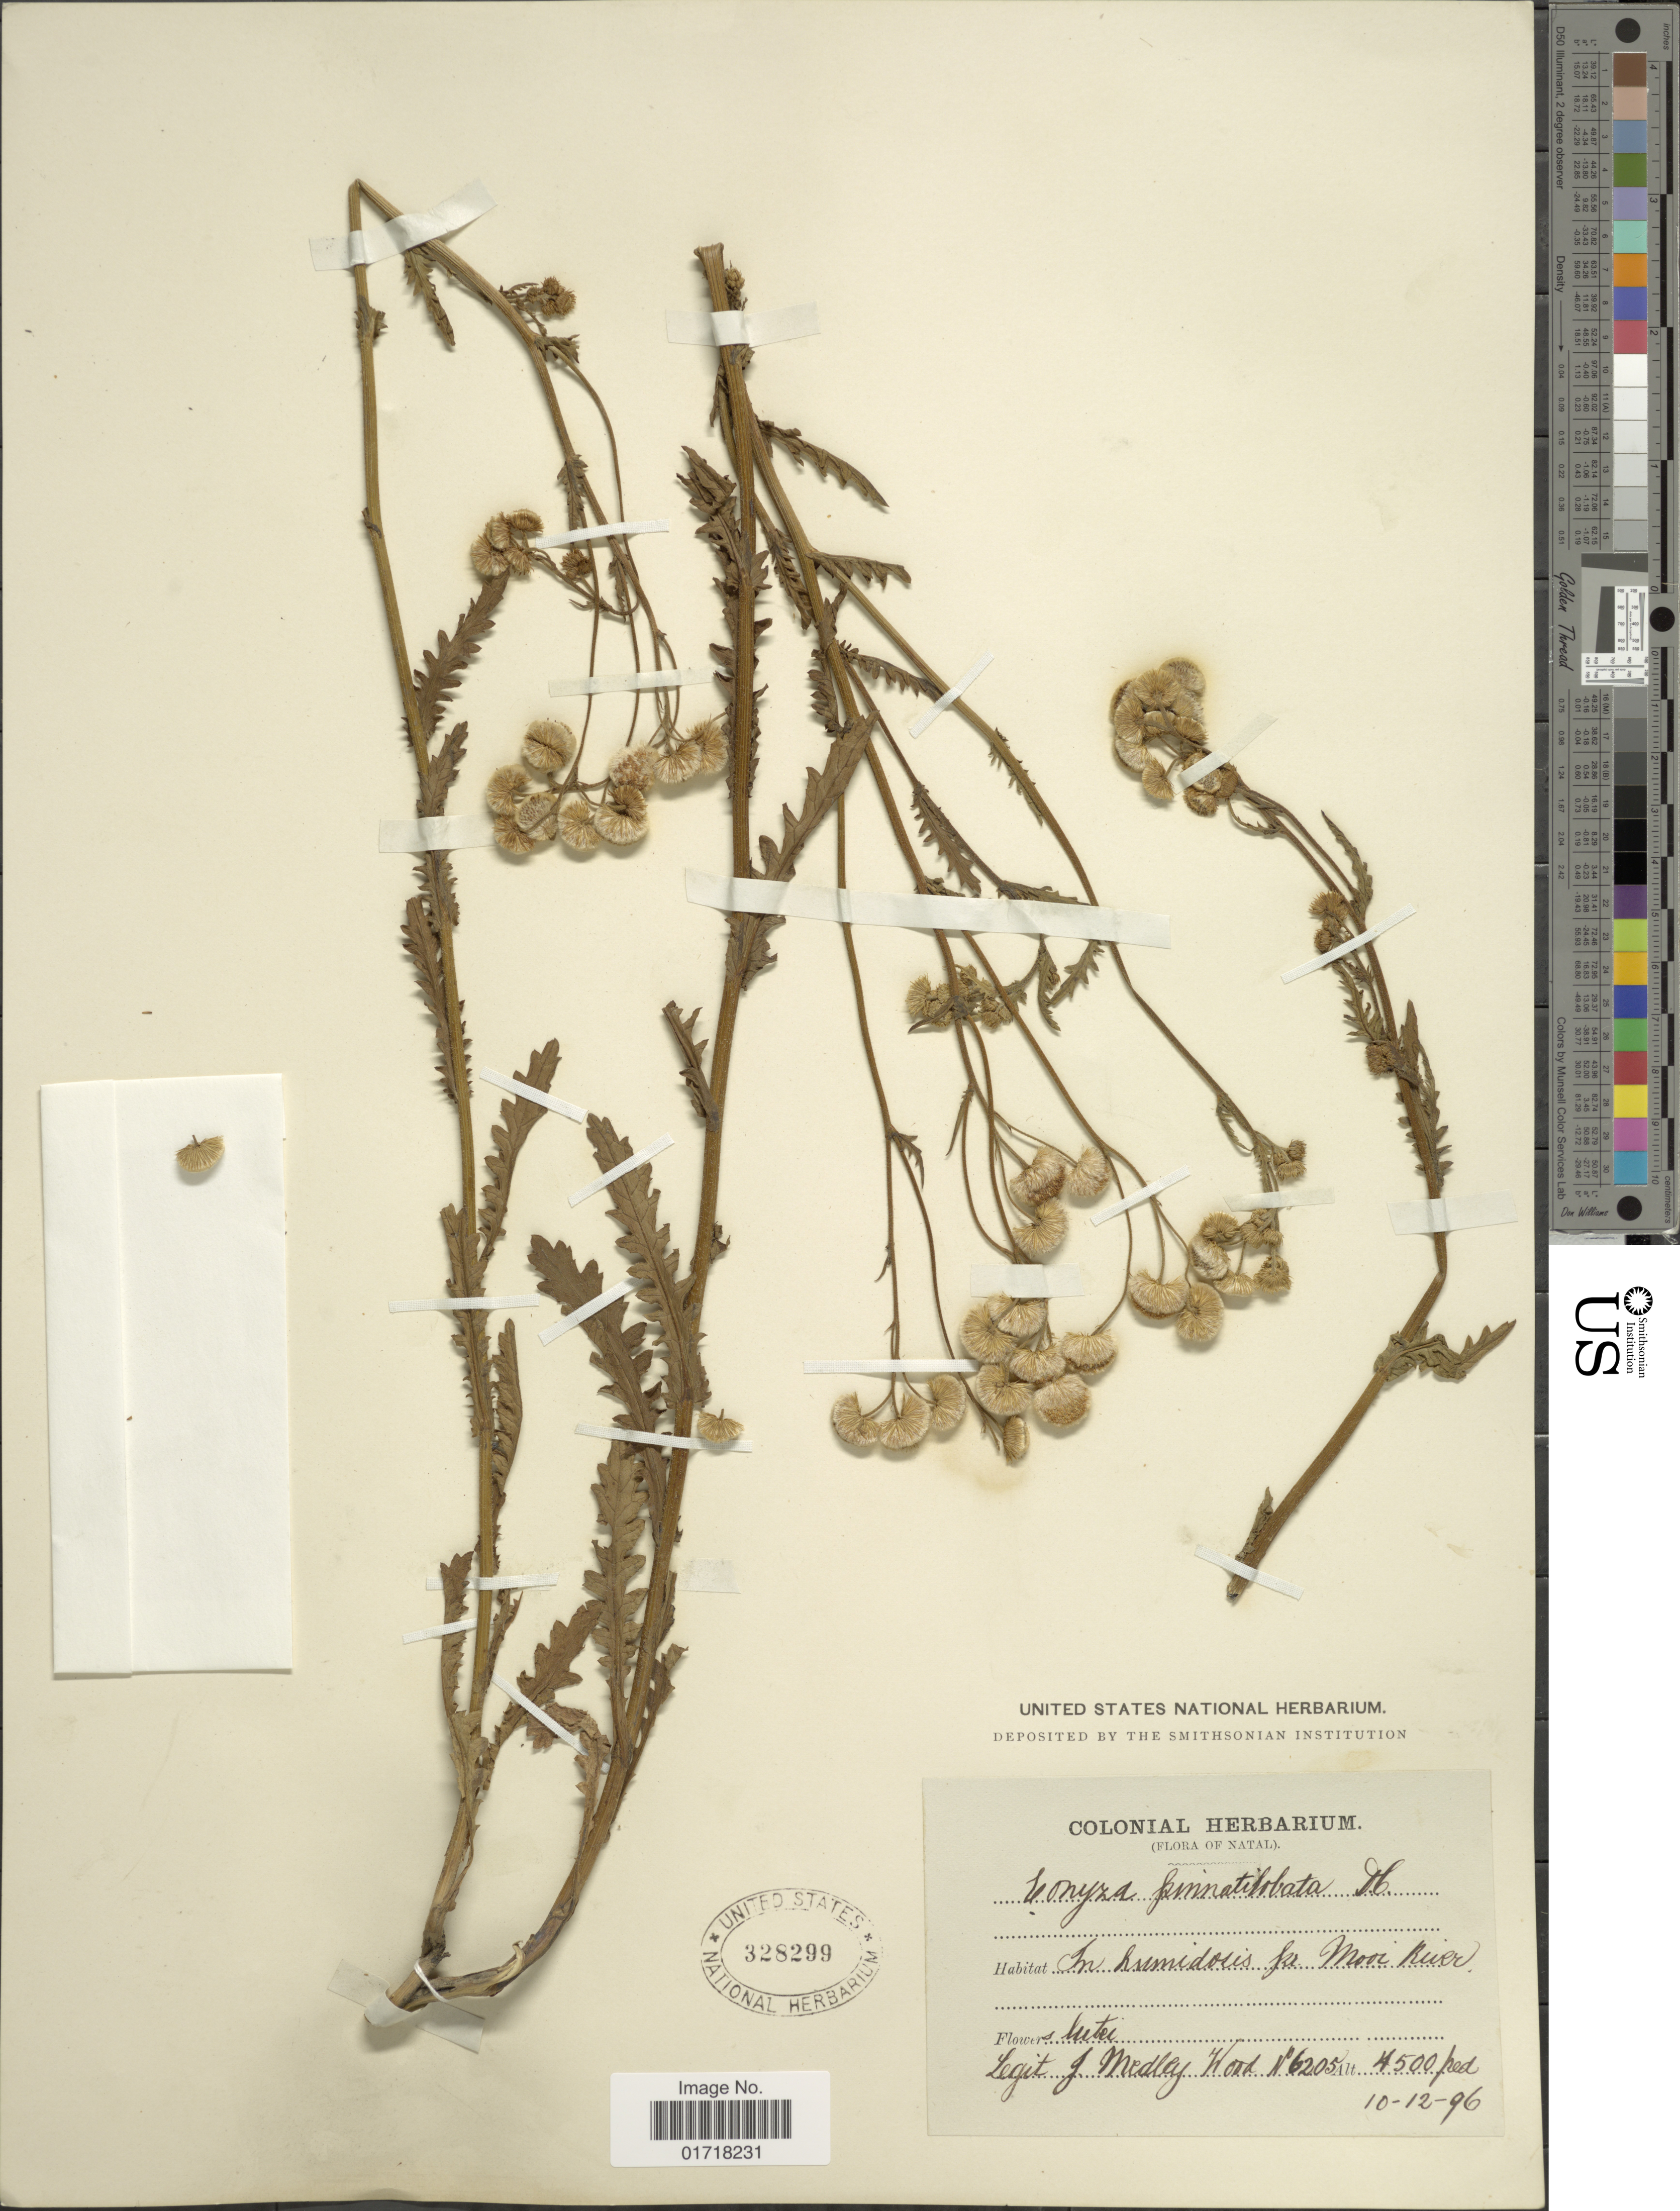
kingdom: Plantae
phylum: Tracheophyta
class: Magnoliopsida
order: Asterales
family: Asteraceae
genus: Conyza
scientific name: Conyza pinnatilobata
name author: DC.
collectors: J. Medley Wood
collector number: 6205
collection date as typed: Transcribed d/m/y: 10/12/96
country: South Africa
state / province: KwaZulu-Natal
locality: Natal, In humidosis fr Mooi River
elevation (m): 1372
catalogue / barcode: US 328299